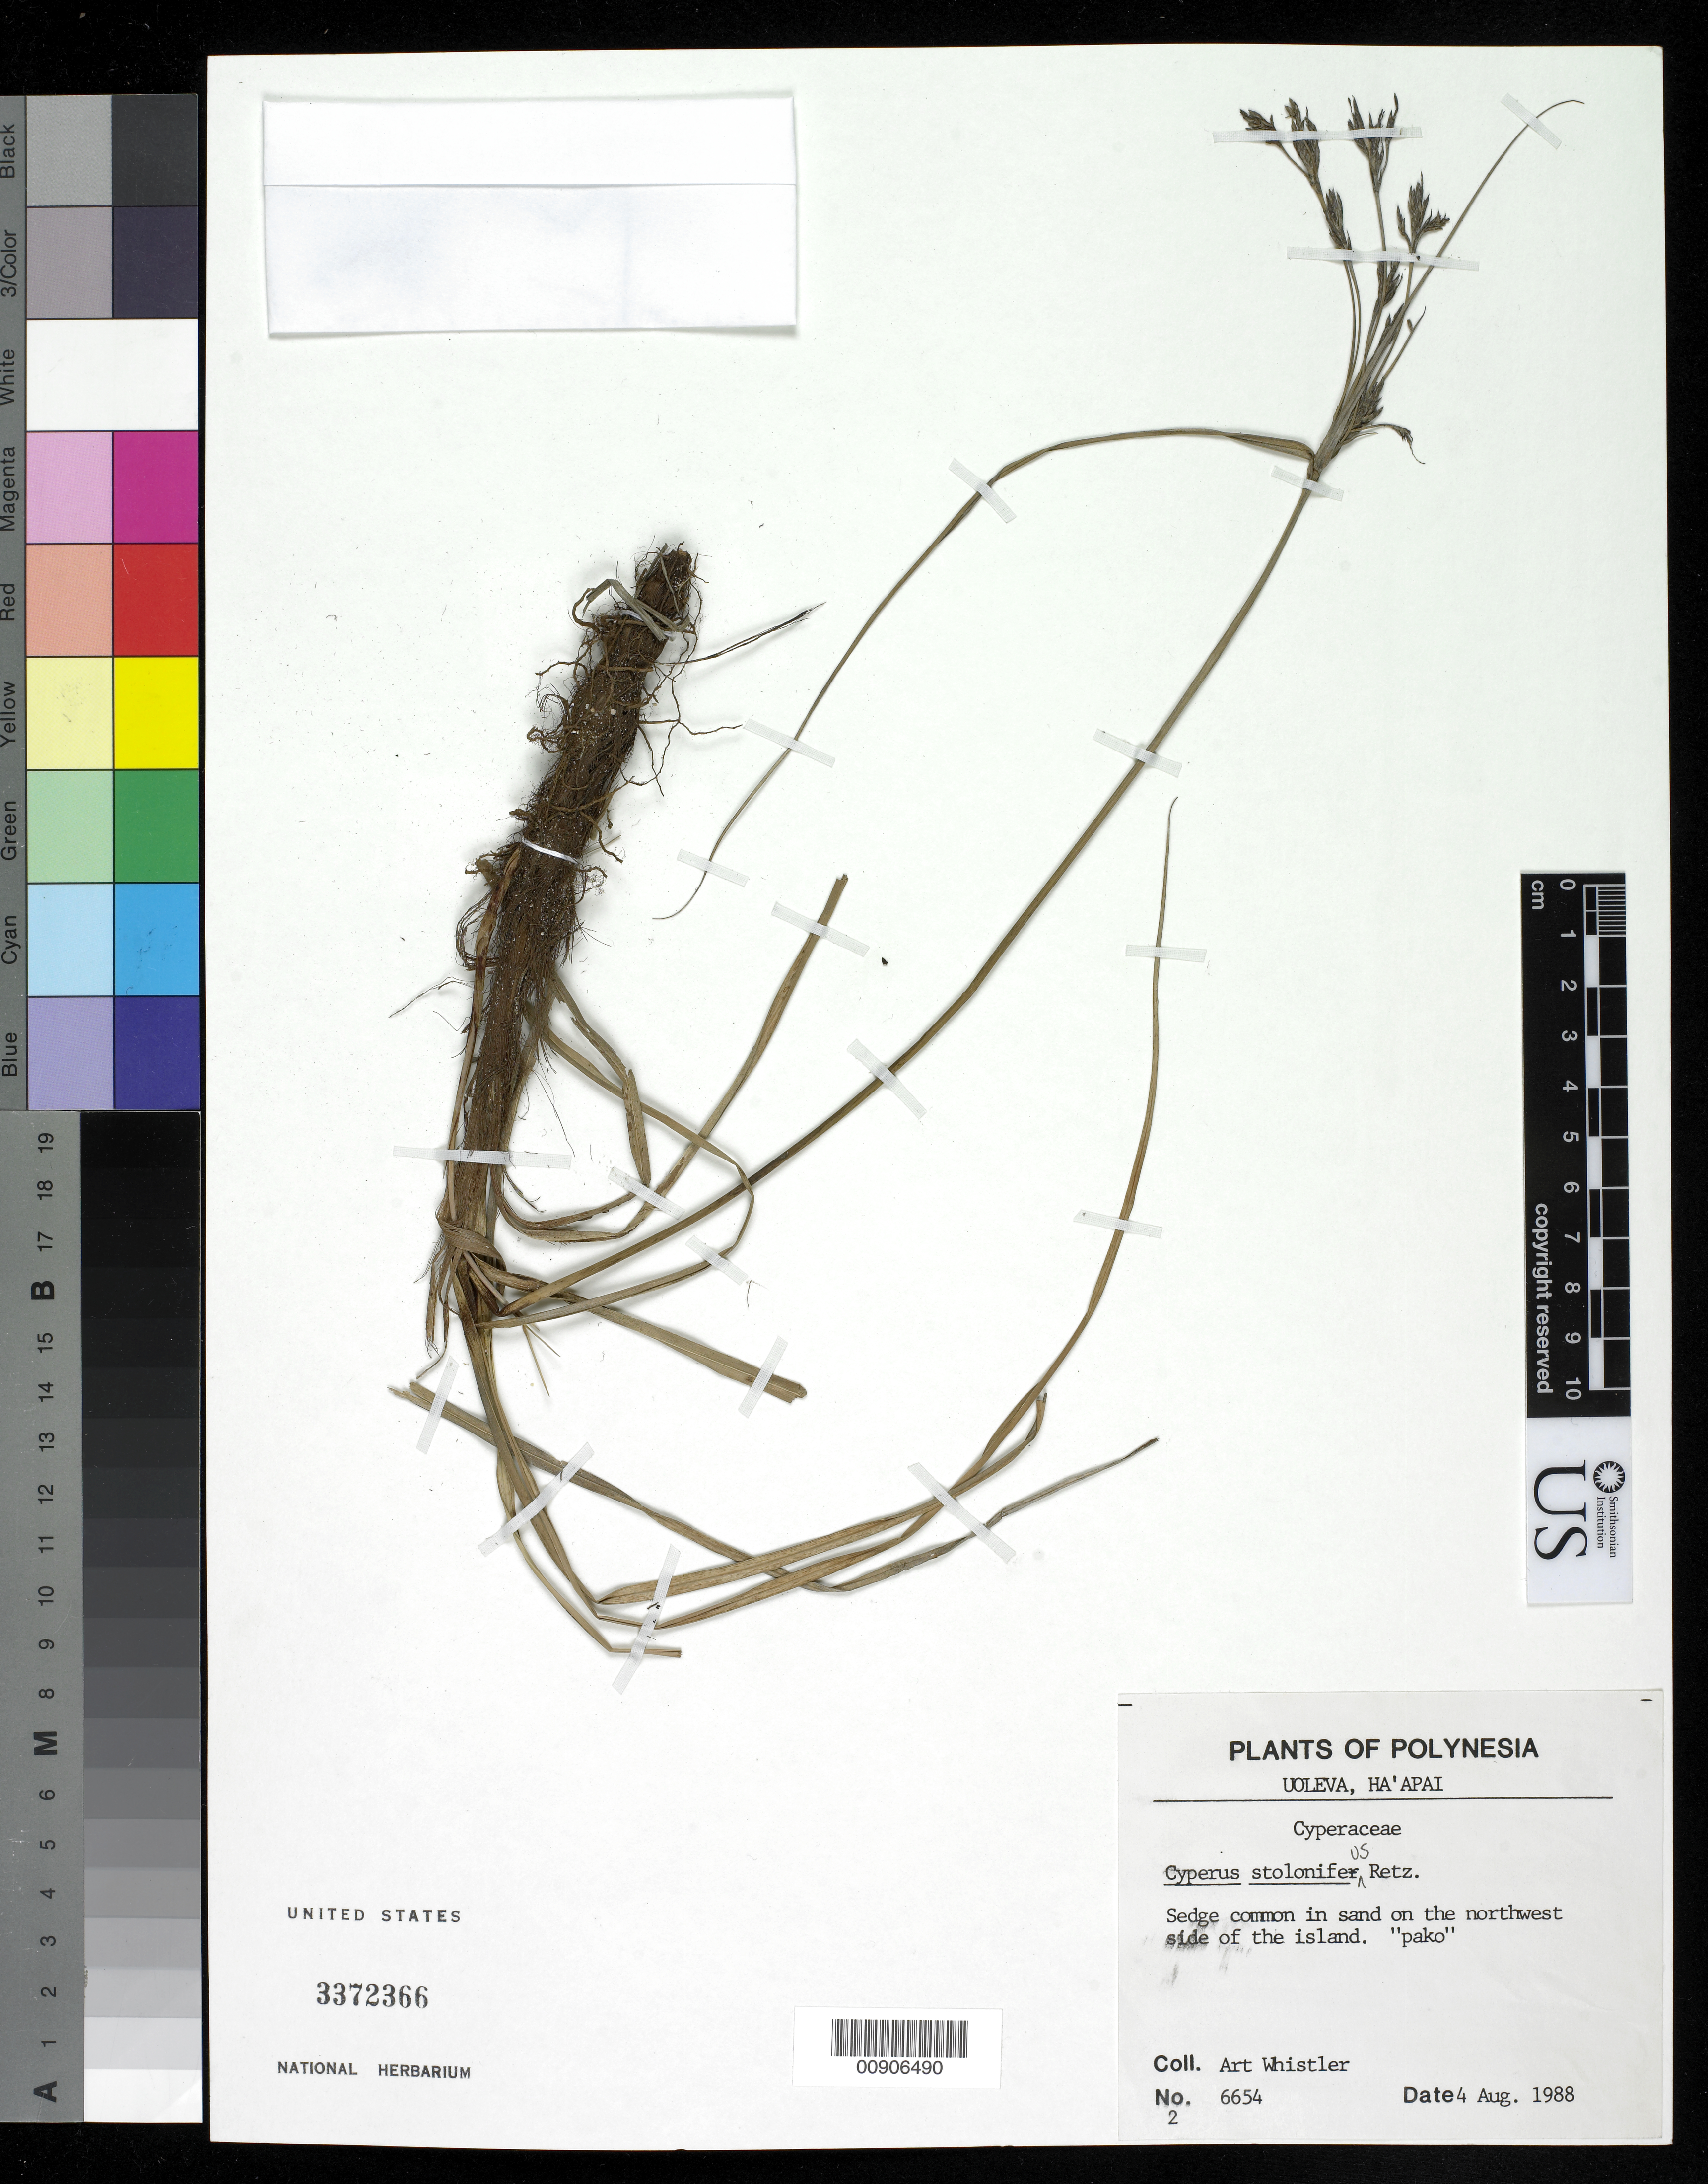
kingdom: Plantae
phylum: Tracheophyta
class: Liliopsida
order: Poales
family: Cyperaceae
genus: Cyperus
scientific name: Cyperus stoloniferus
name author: Retz.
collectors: A. Whistler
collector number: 6654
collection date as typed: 04 Aug 1988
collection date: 1988-08-04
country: Tonga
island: Uoleva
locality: Ha'apai group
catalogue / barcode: US 3372366